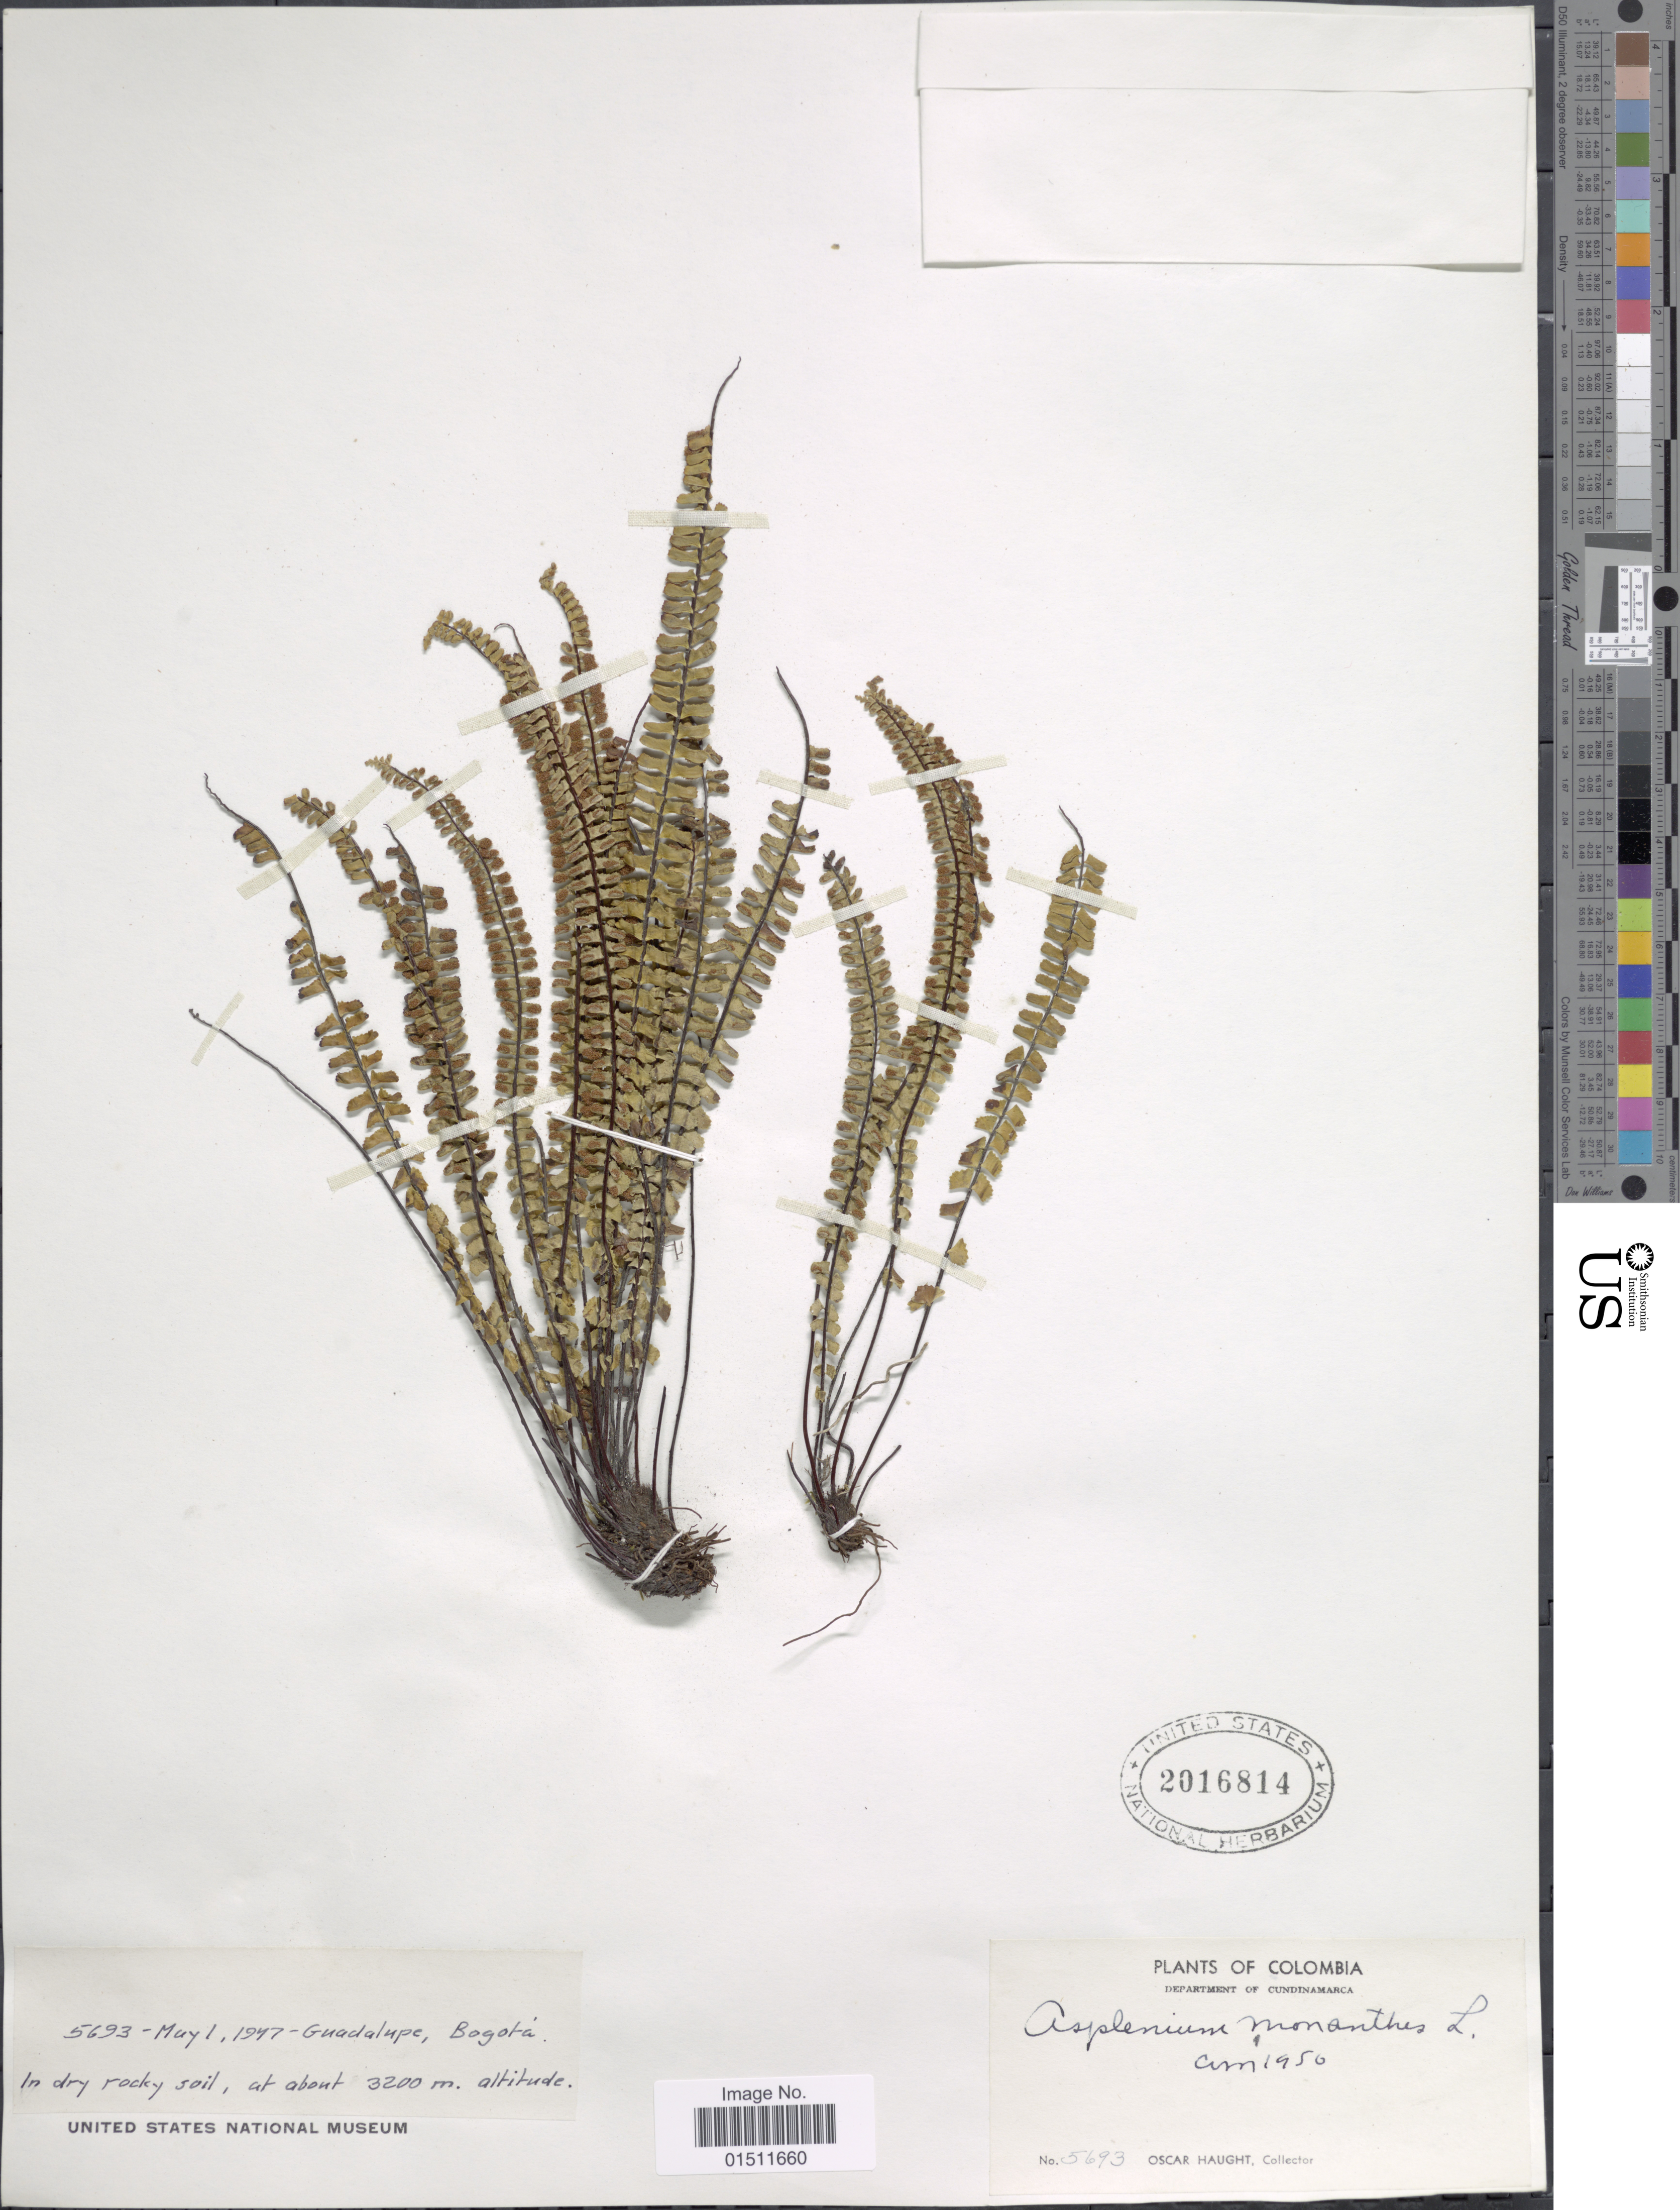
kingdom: Plantae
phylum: Tracheophyta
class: Polypodiopsida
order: Polypodiales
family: Aspleniaceae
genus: Asplenium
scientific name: Asplenium monanthes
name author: L.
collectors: O. L. Haught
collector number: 5693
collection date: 1947-05-01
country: Colombia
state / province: Cundinamarca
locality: Department of Cundinamarca, Guadalupe, Bogota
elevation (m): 3200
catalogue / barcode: US 2016814